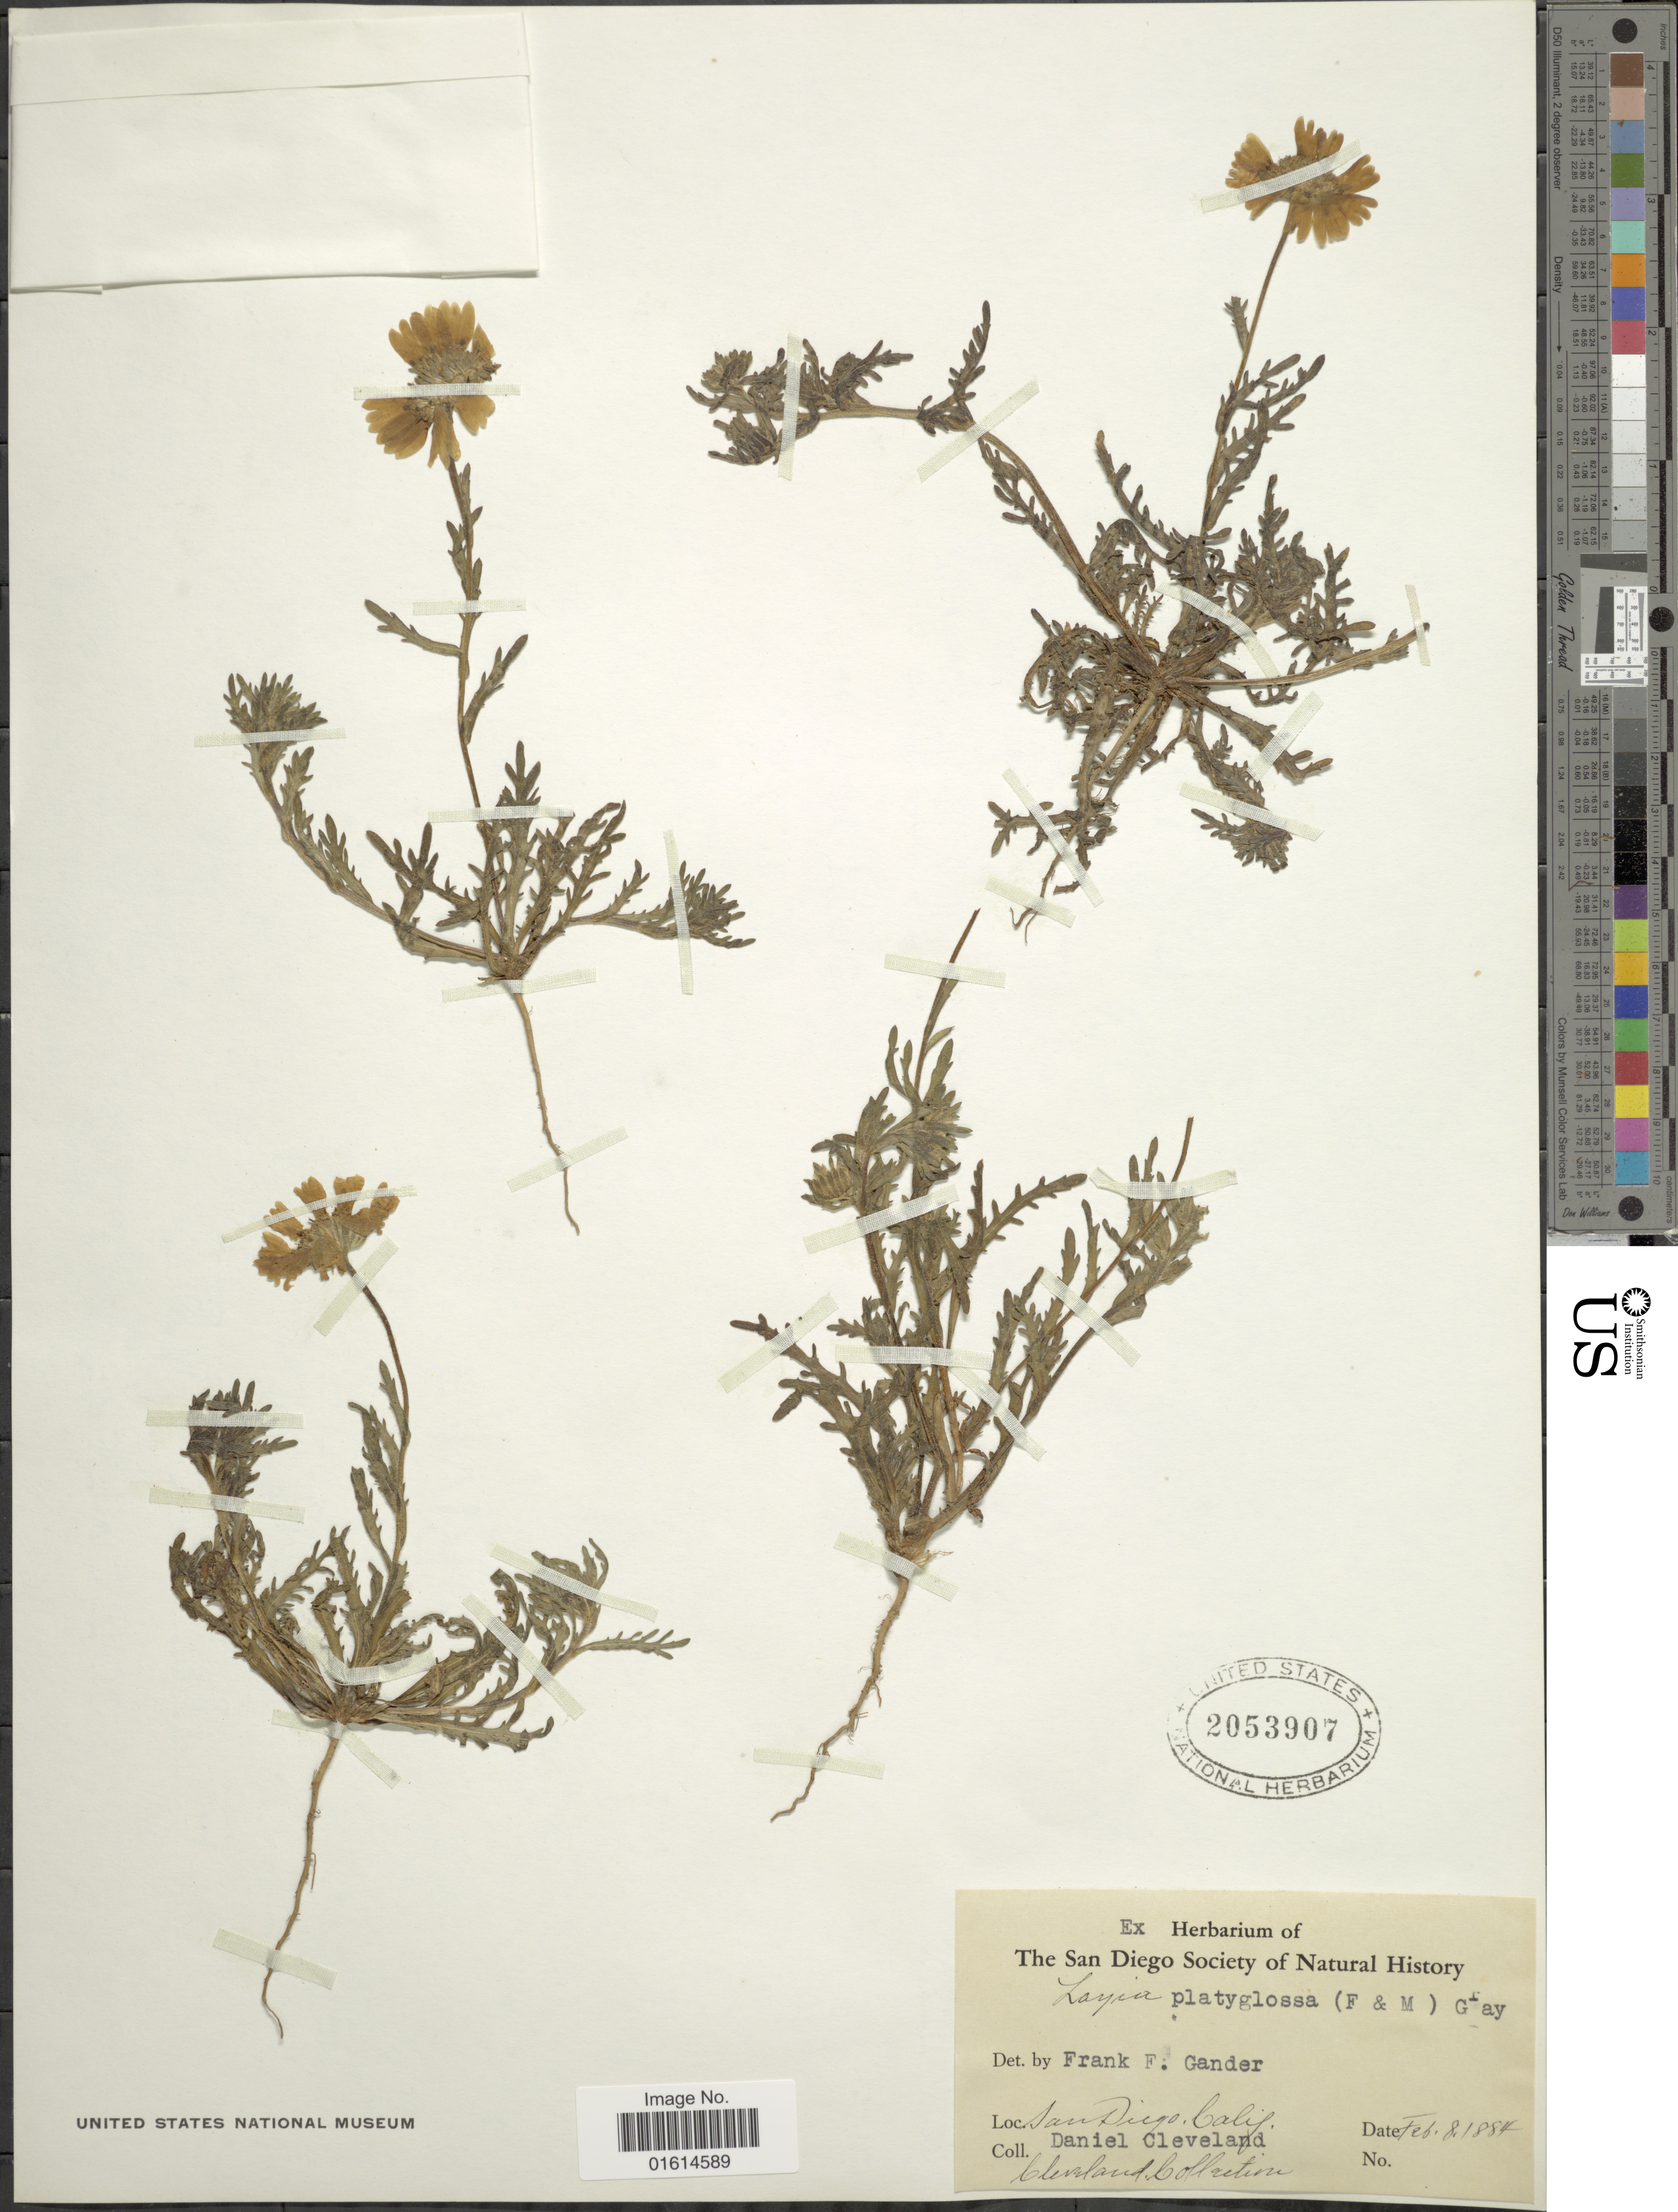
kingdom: Plantae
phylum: Tracheophyta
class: Magnoliopsida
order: Asterales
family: Asteraceae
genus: Layia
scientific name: Layia platyglossa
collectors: D. Cleveland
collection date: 1884-02-08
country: United States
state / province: California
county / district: San Diego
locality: San Diego, Calif.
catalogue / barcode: US 2053907